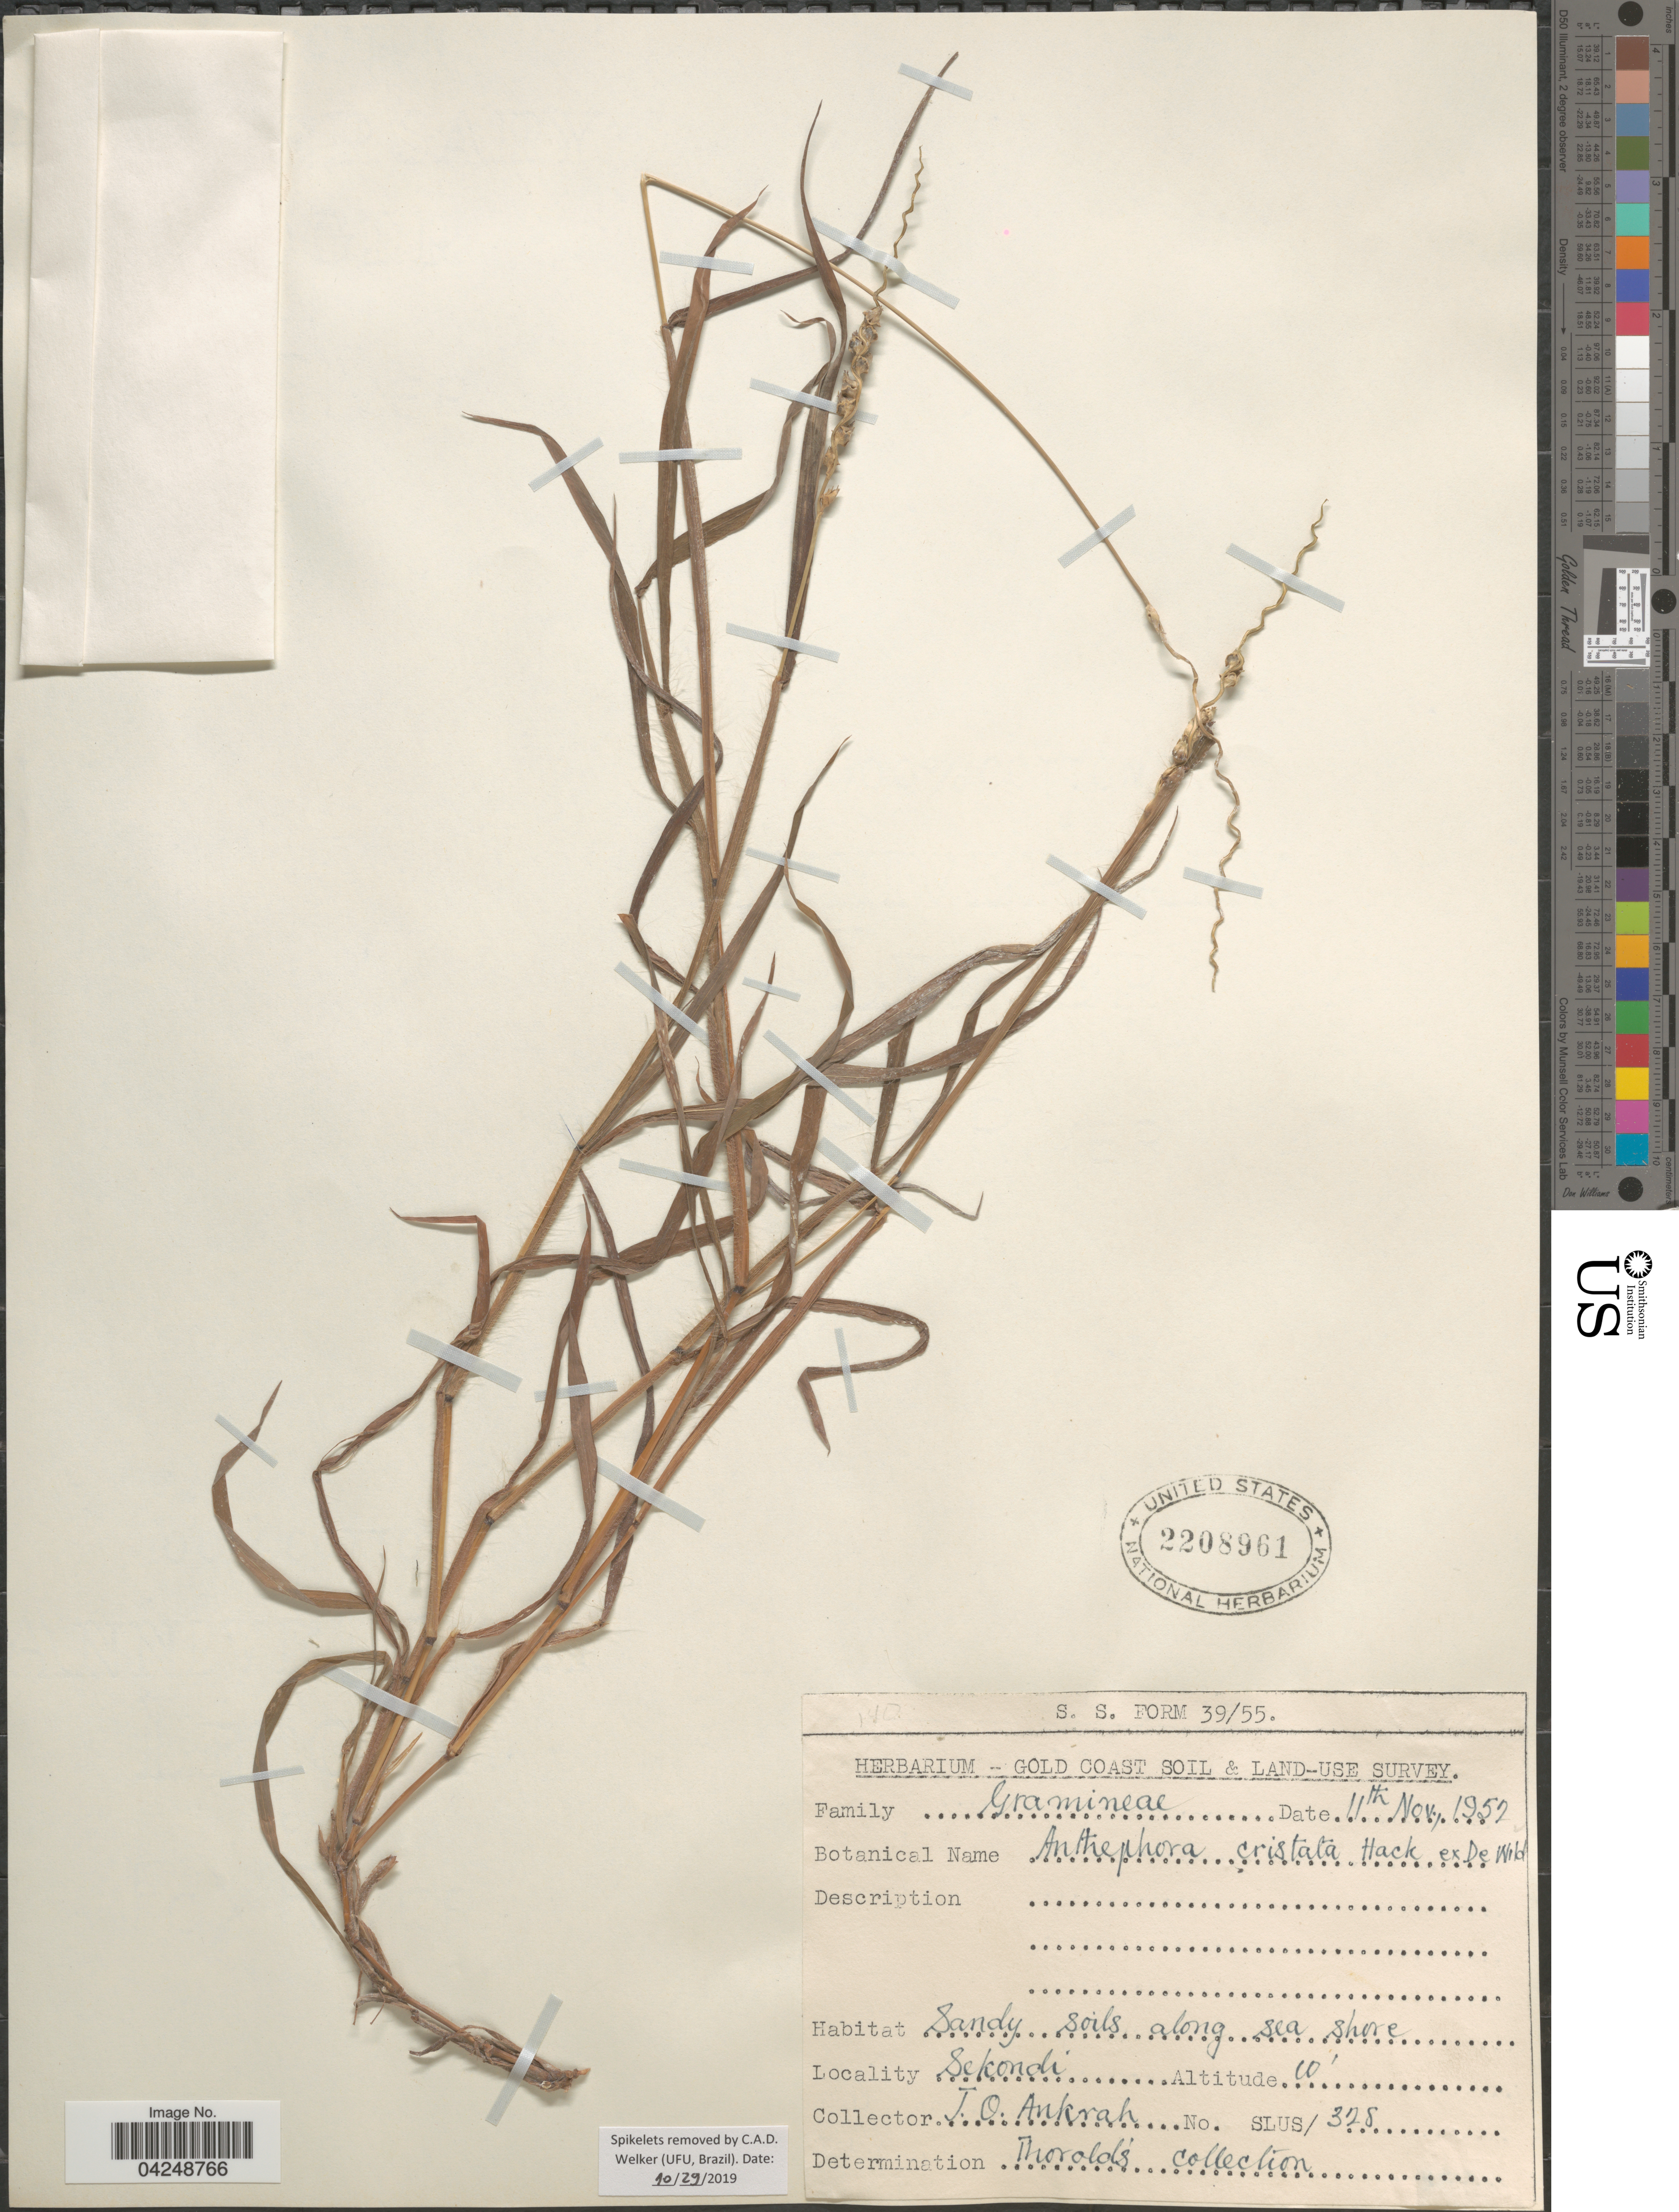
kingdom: Plantae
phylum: Tracheophyta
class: Liliopsida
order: Poales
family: Poaceae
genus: Anthephora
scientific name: Anthephora cristata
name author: (Döll) De Wild. & Durand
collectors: J. Ankrah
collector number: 328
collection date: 1952-11-11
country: Ghana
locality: Gold Coast Soil & Land-Use Survey. Sandy soils along sea shore. Sekondi.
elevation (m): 3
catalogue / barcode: US 2208961